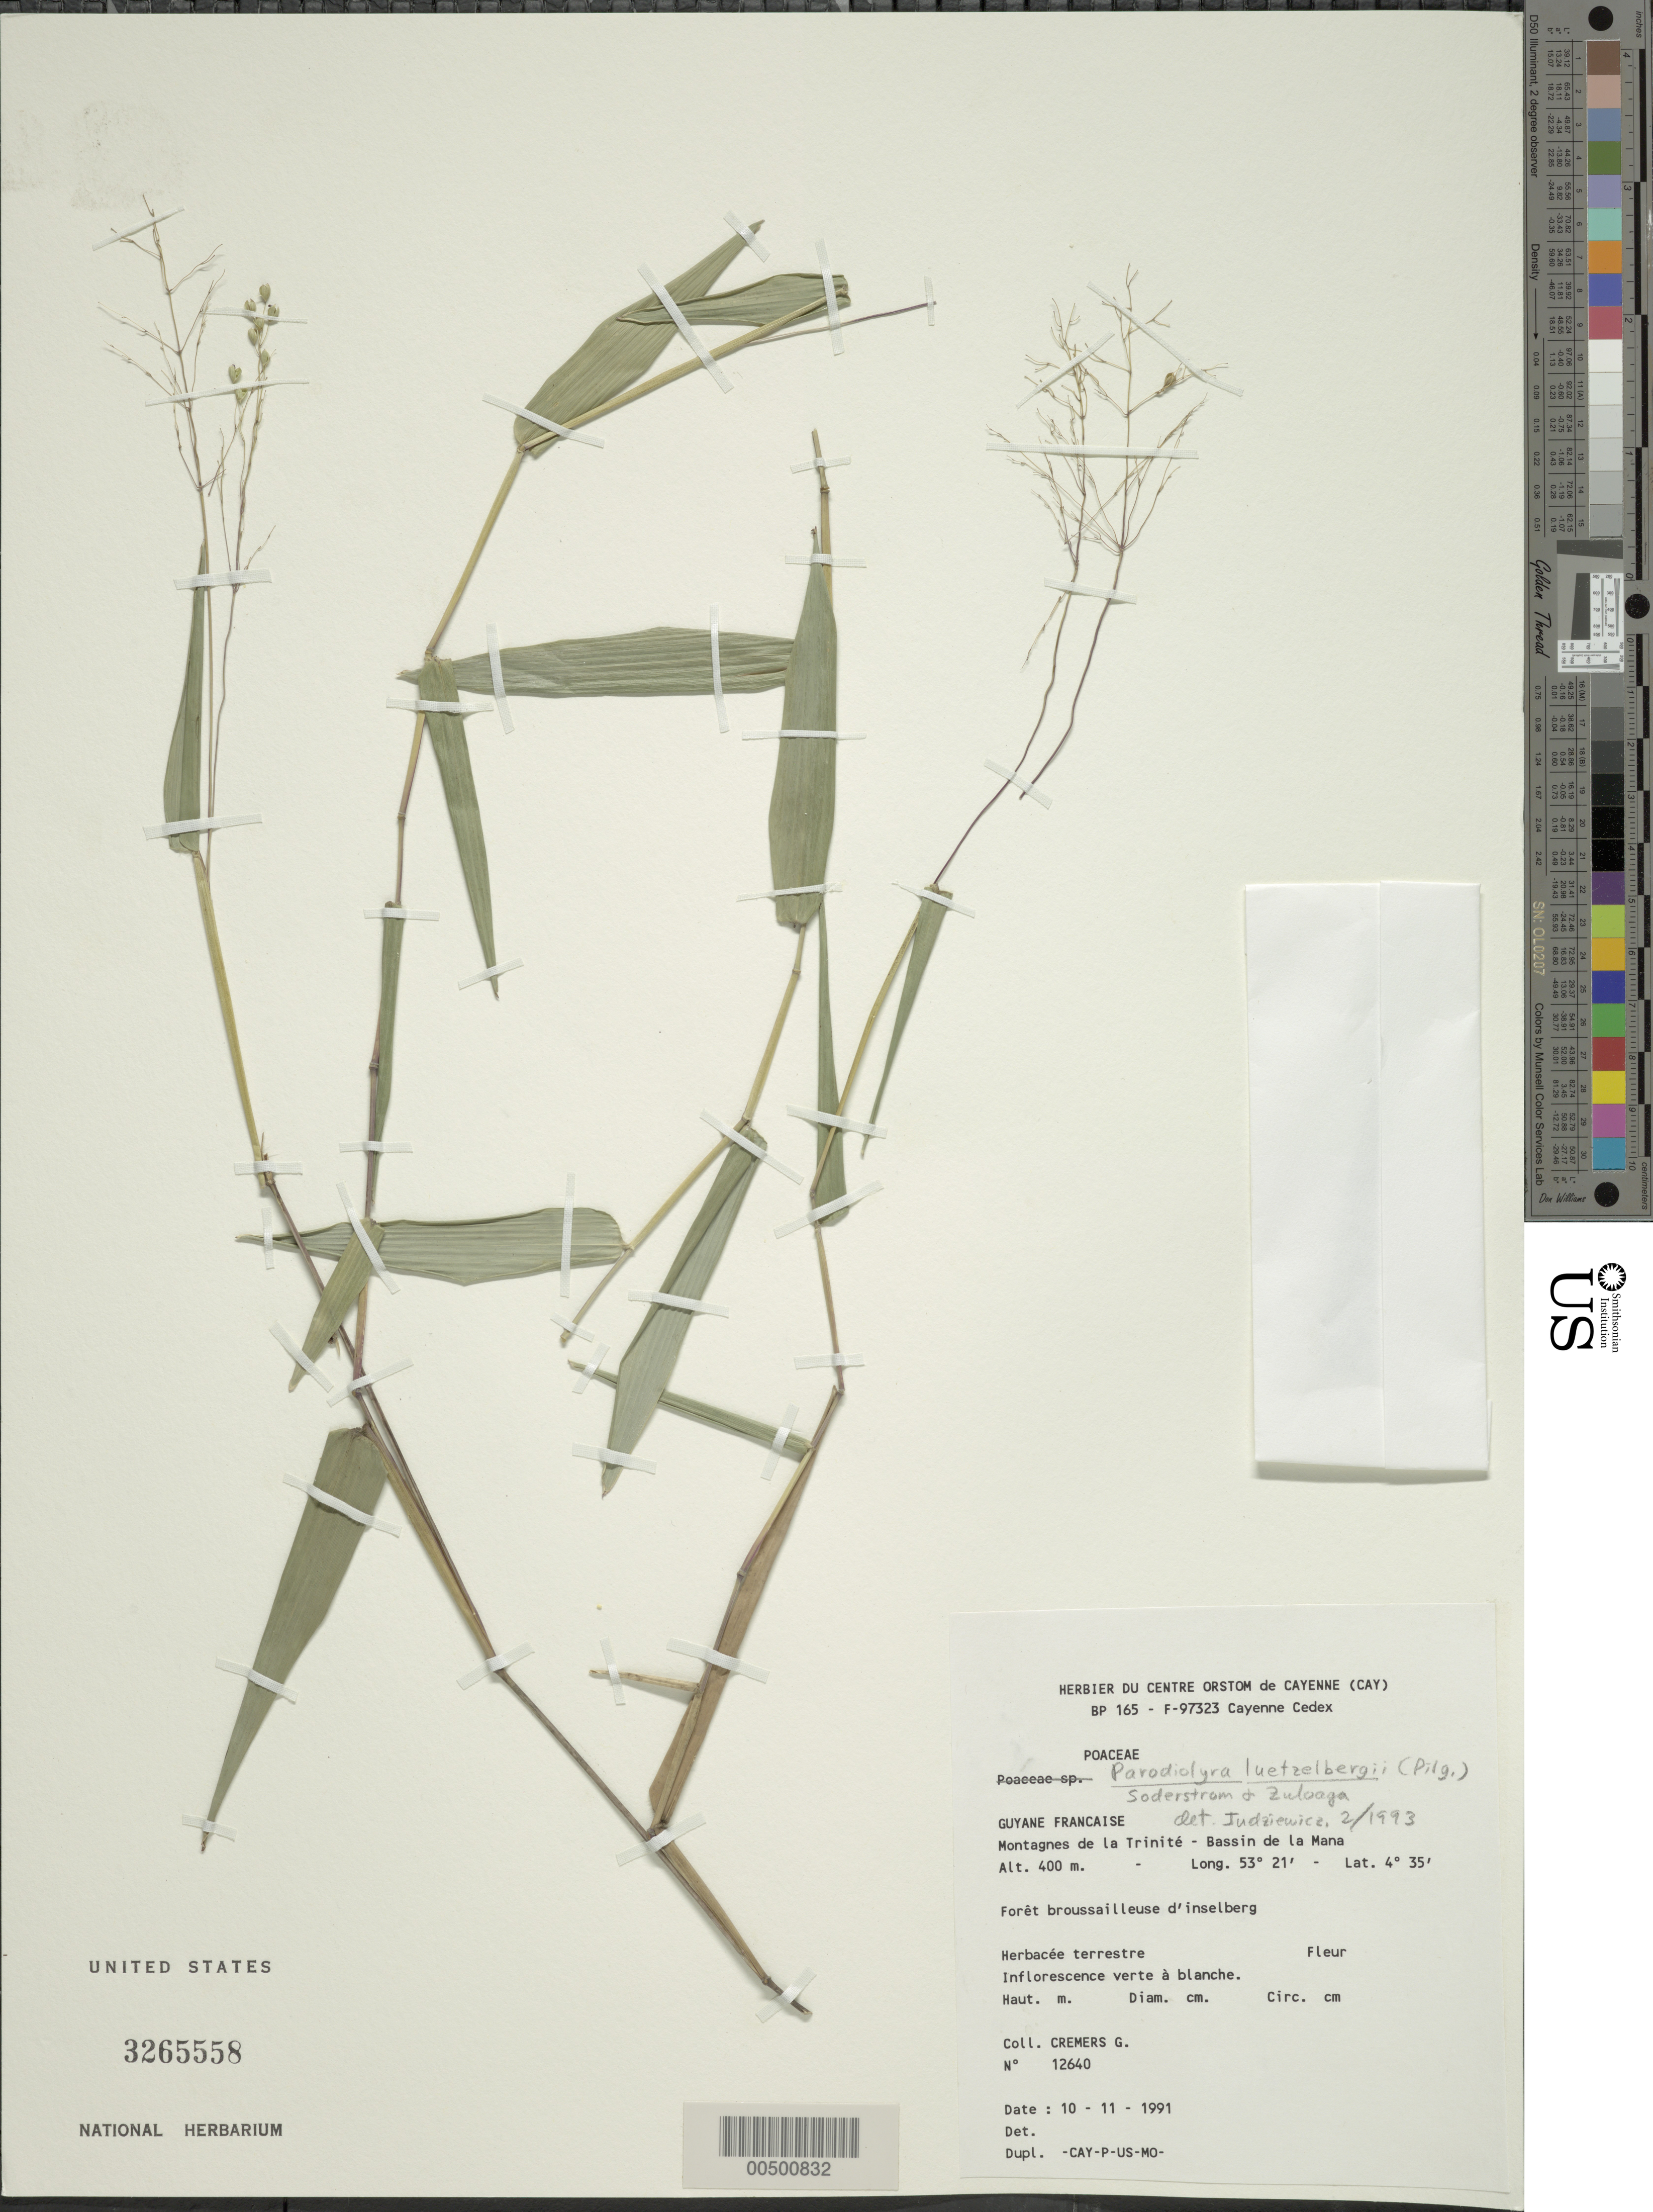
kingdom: Plantae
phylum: Tracheophyta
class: Liliopsida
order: Poales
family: Poaceae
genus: Parodiolyra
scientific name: Parodiolyra luetzelburgii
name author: (Pilg.) Soderstr. & Zuloaga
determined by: Judziewicz, E. J.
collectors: G. Cremers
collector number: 12640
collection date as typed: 10 Nov 1993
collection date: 1993-11-10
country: French Guiana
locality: Montagnes de la trinite - bassin de la mana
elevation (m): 400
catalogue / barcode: US 3265558